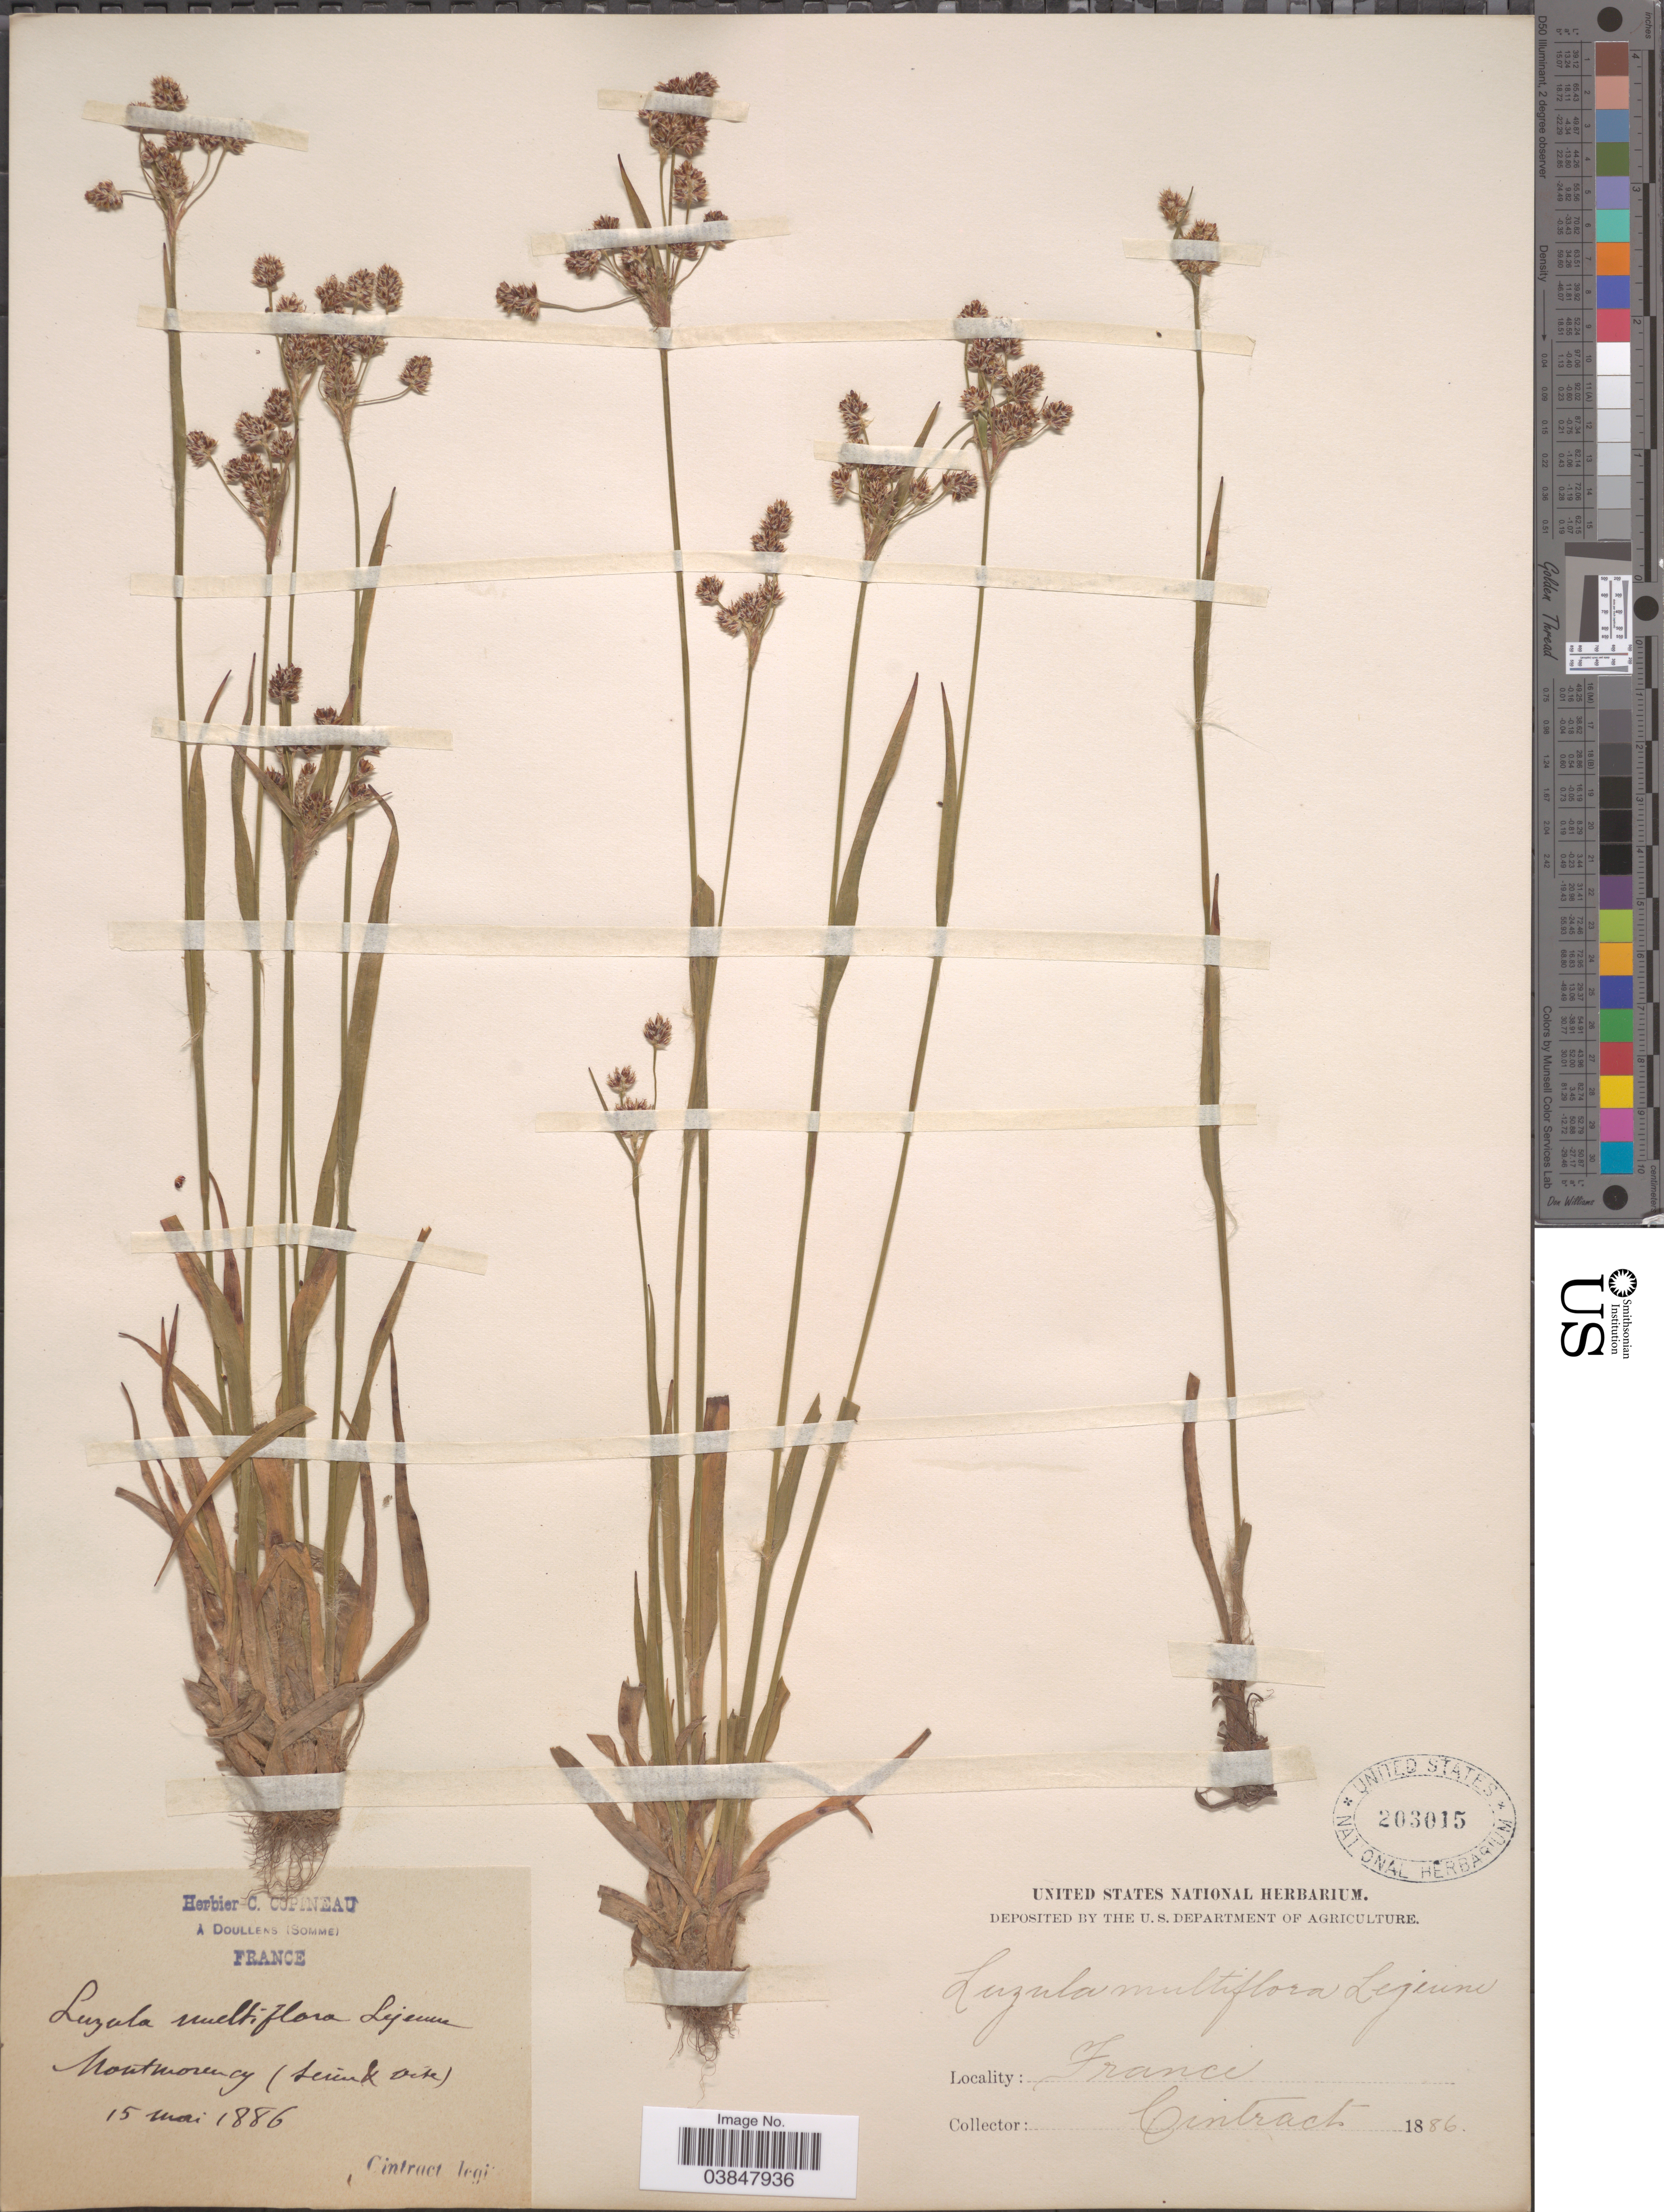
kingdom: Plantae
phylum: Tracheophyta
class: Liliopsida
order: Poales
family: Juncaceae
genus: Luzula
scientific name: Luzula multiflora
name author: (Ehrh.) Lej.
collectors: Cintract, --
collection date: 1886-05-15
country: France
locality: Montmorency (seine & oise).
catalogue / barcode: US 203015